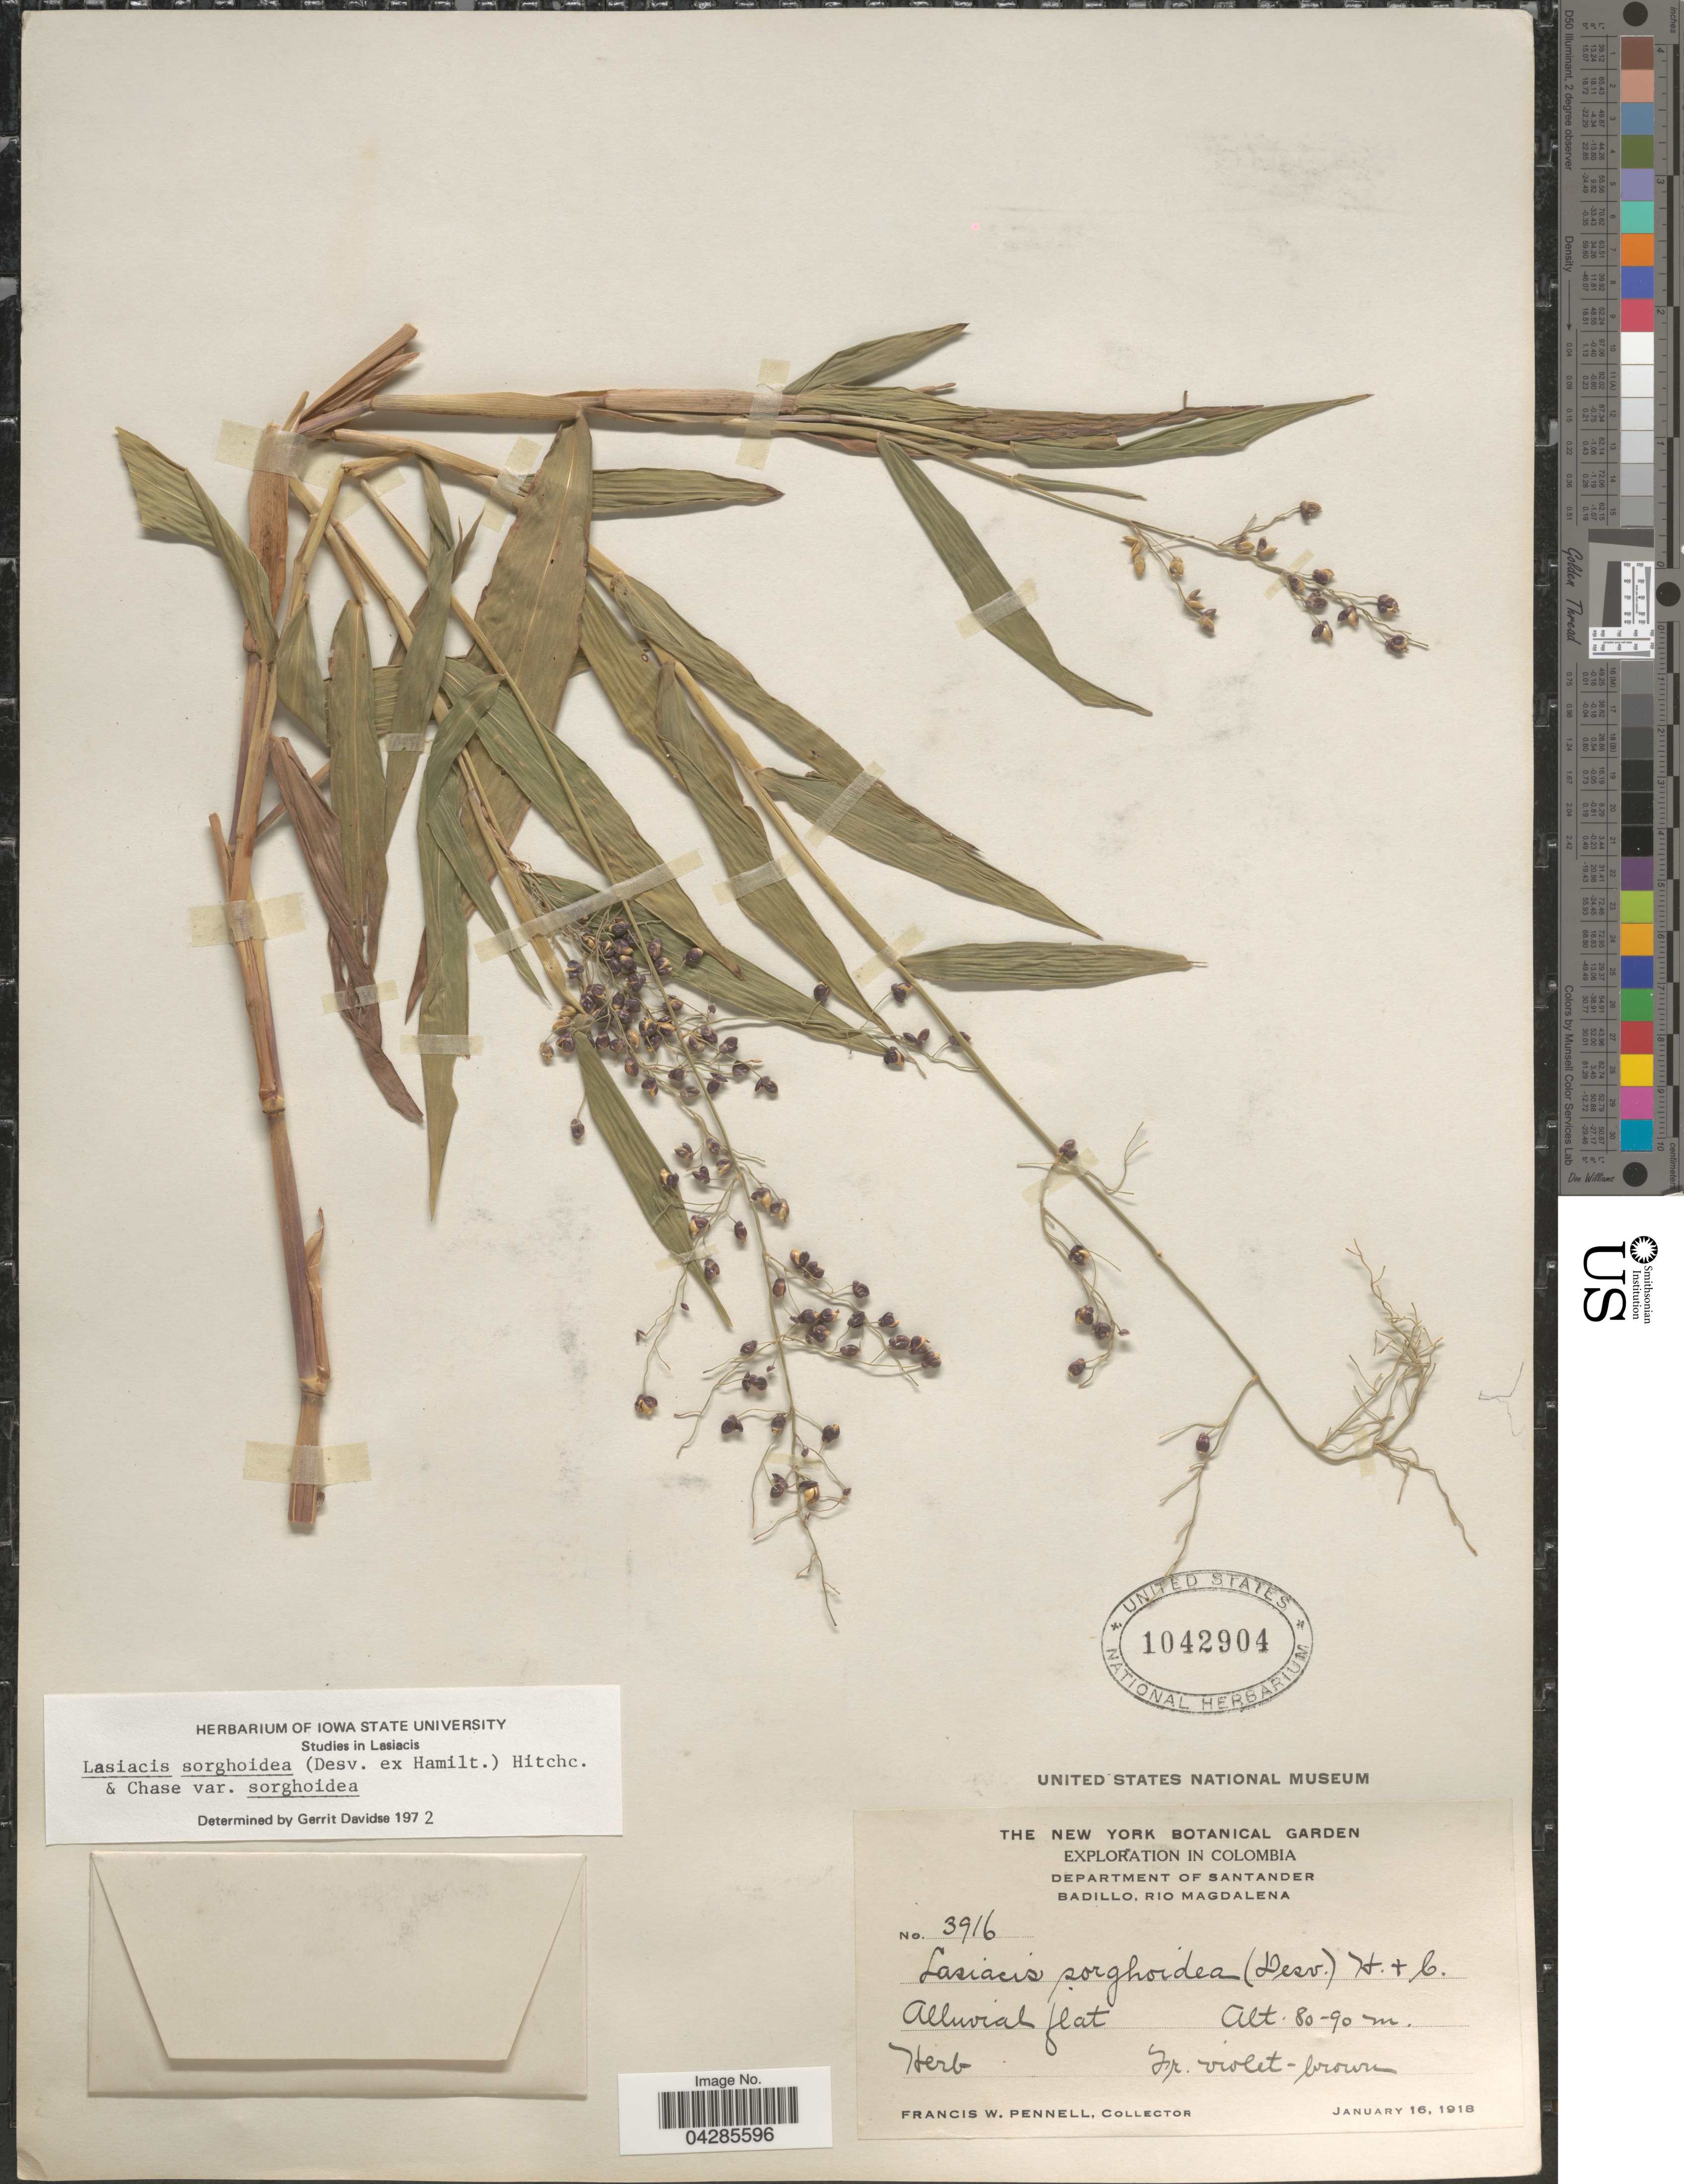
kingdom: Plantae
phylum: Tracheophyta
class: Liliopsida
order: Poales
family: Poaceae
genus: Lasiacis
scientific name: Lasiacis sorghoidea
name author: (Desv. ex Ham.) Hitchc. & Chase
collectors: F. W. Pennell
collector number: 3916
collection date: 1918-01-16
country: Colombia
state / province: Santander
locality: Exploration in Colombia. Department of Santander. Badillo, Rio Magdalena.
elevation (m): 80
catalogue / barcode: US 1042904